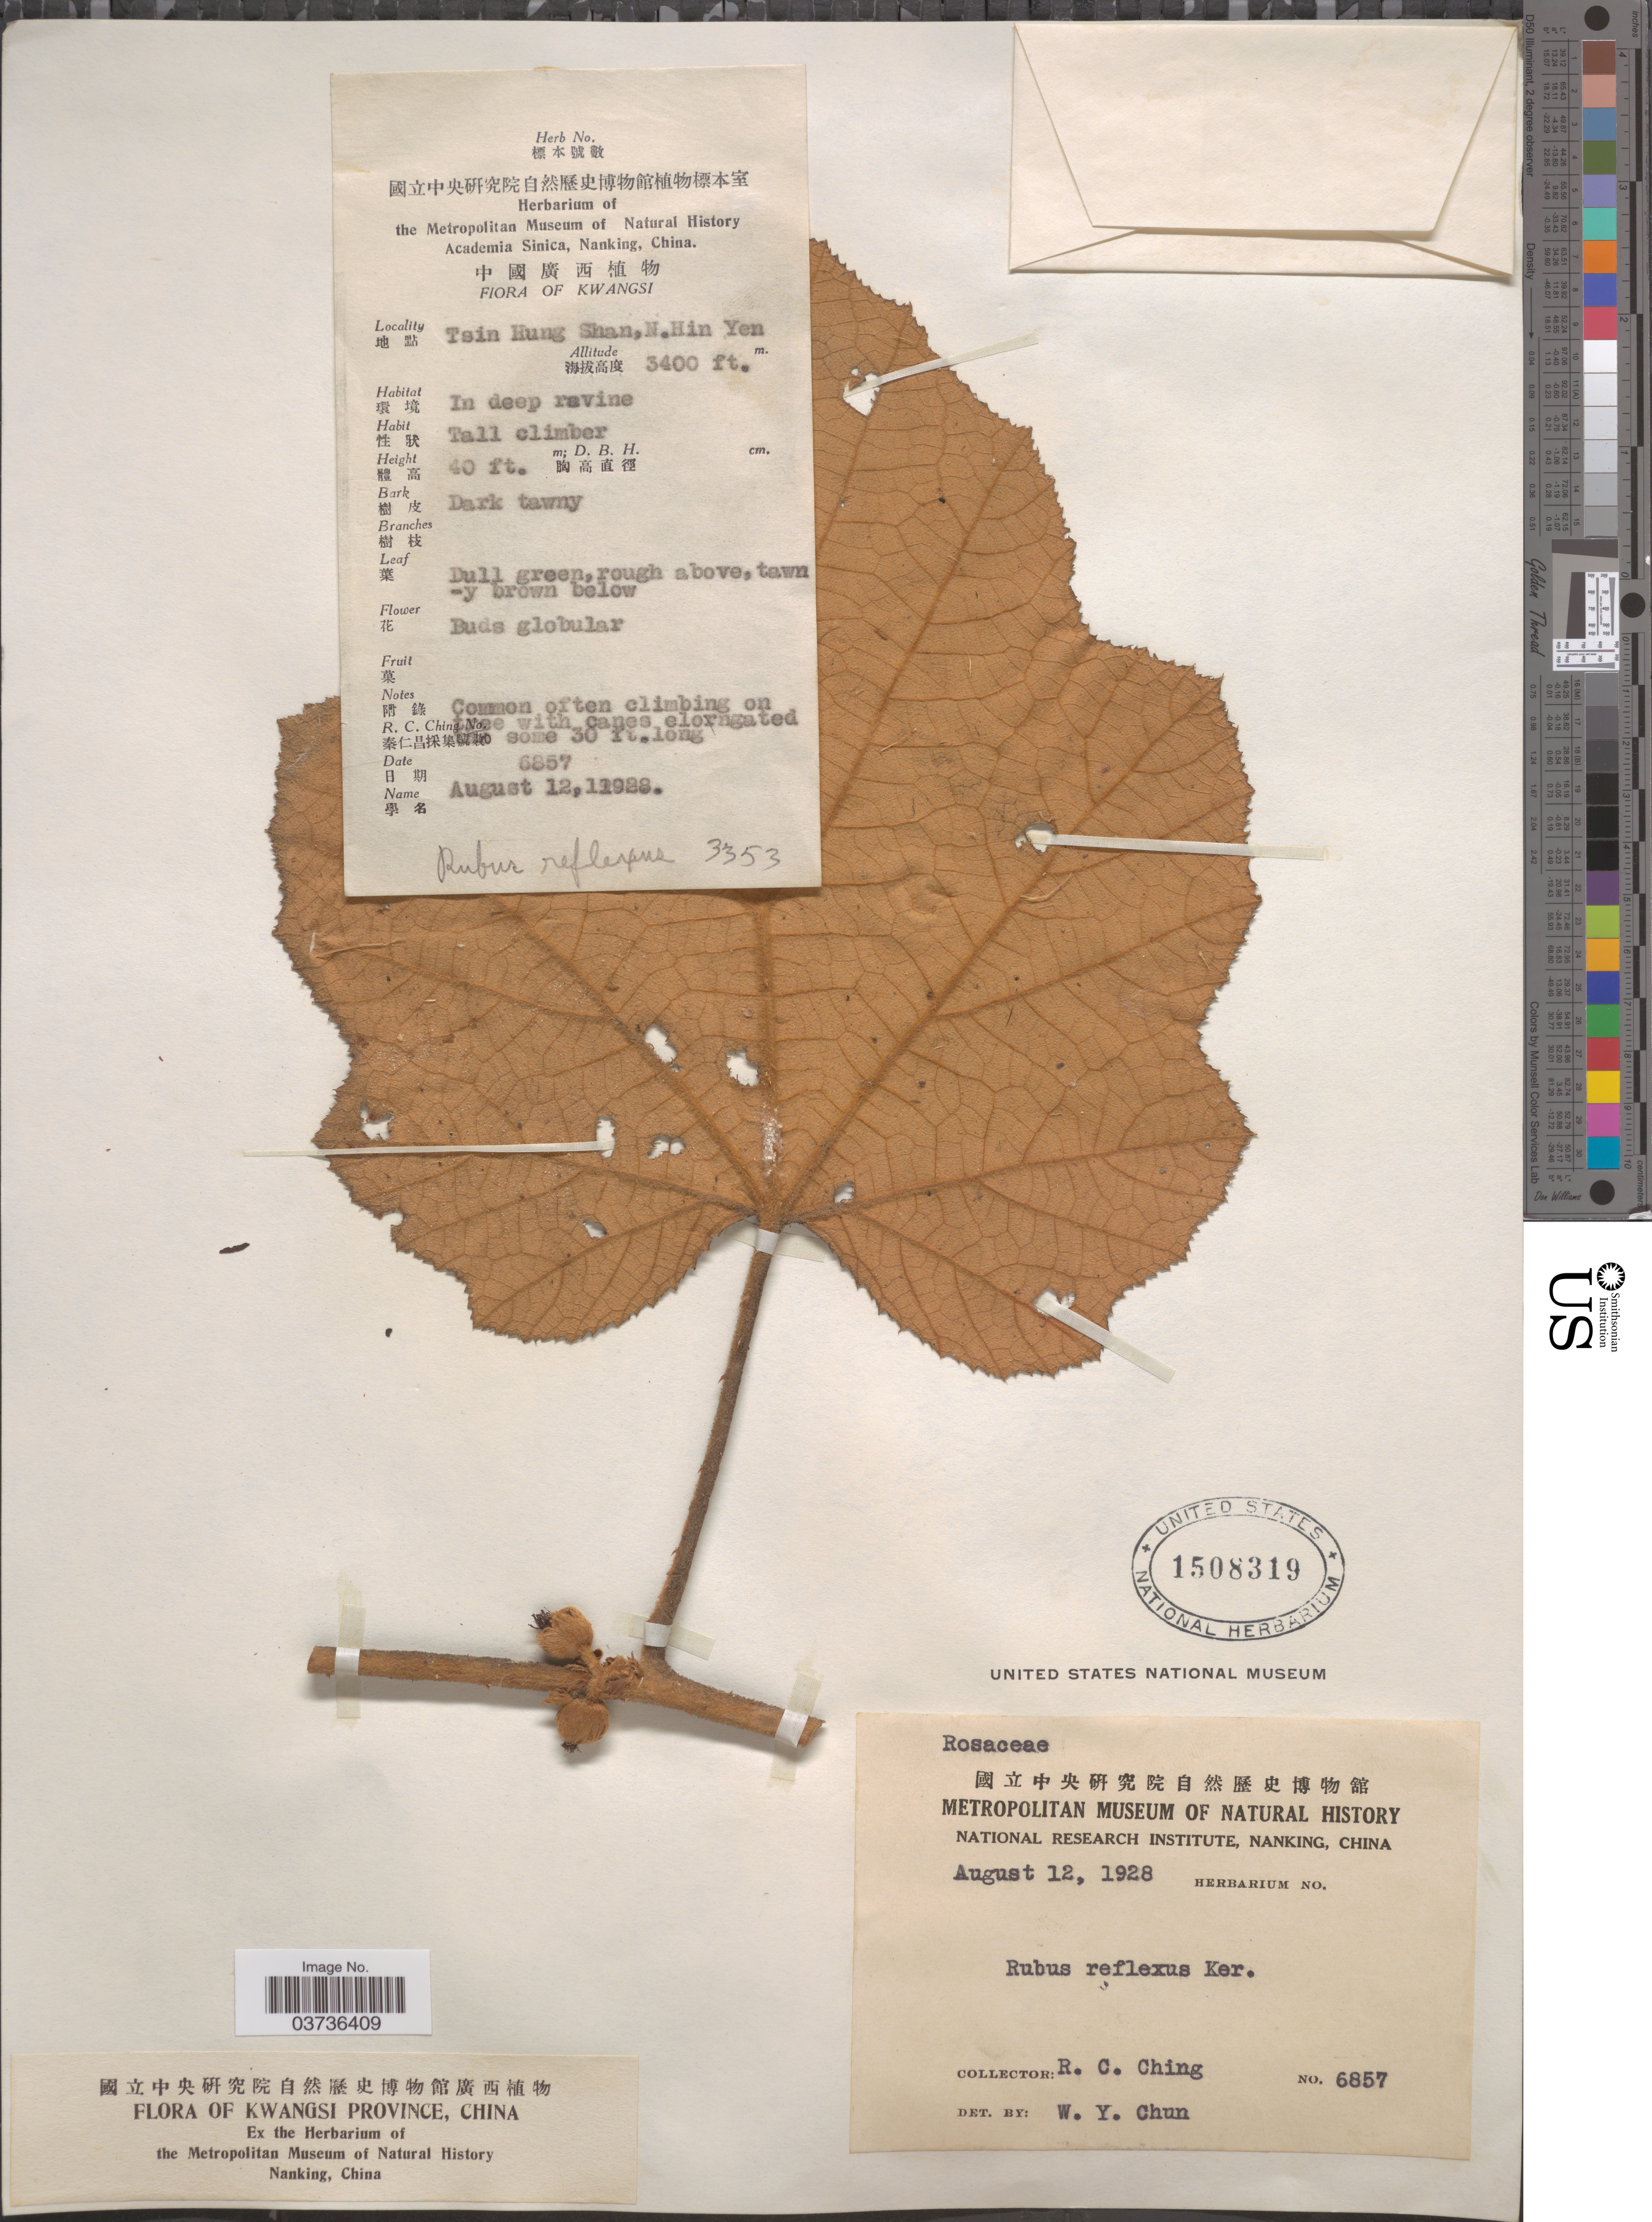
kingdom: Plantae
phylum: Tracheophyta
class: Magnoliopsida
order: Rosales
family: Rosaceae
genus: Rubus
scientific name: Rubus reflexus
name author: Ker Gawl.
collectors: R. C. Ching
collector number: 6857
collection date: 1928-08-12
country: China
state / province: Guangxi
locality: Kwangsi Province. Tsin Hung Shan, N. Hin Yen.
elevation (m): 1036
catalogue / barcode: US 1508319